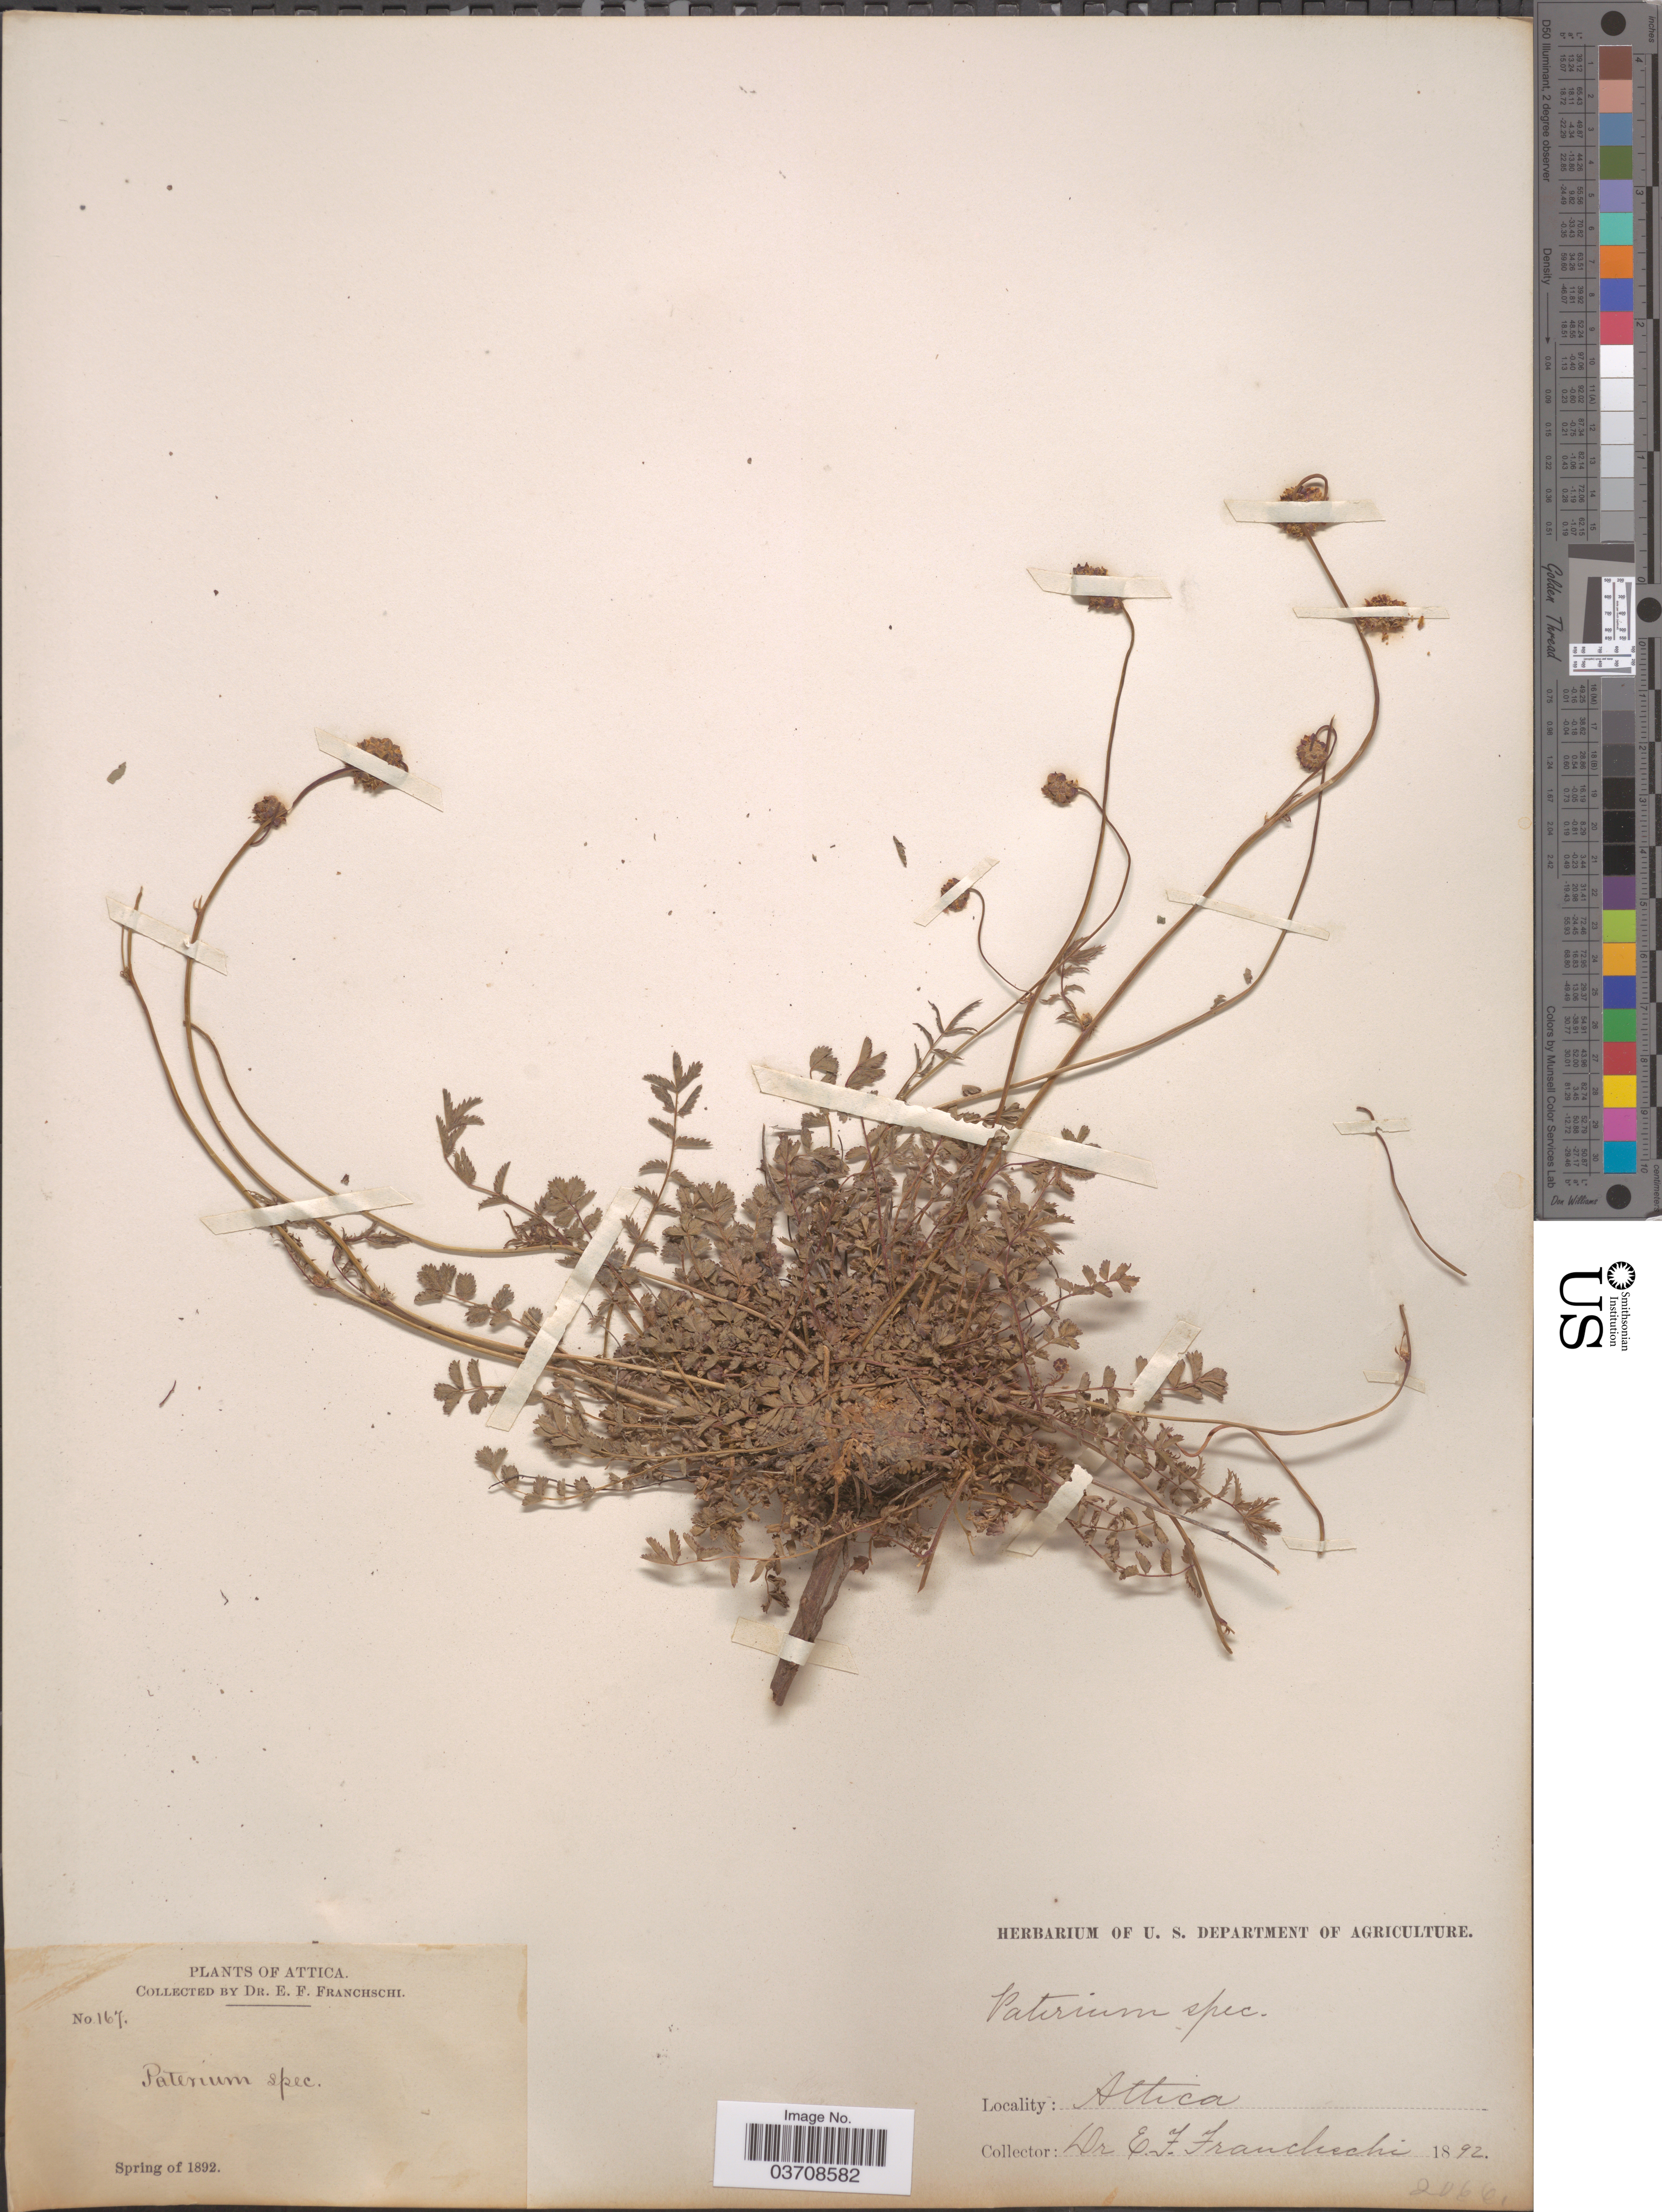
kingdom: Plantae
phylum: Tracheophyta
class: Magnoliopsida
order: Rosales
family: Rosaceae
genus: Sanguisorba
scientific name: Sanguisorba sp.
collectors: E. Franchschi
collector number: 167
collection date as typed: Spring of 1892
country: Greece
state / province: Attica